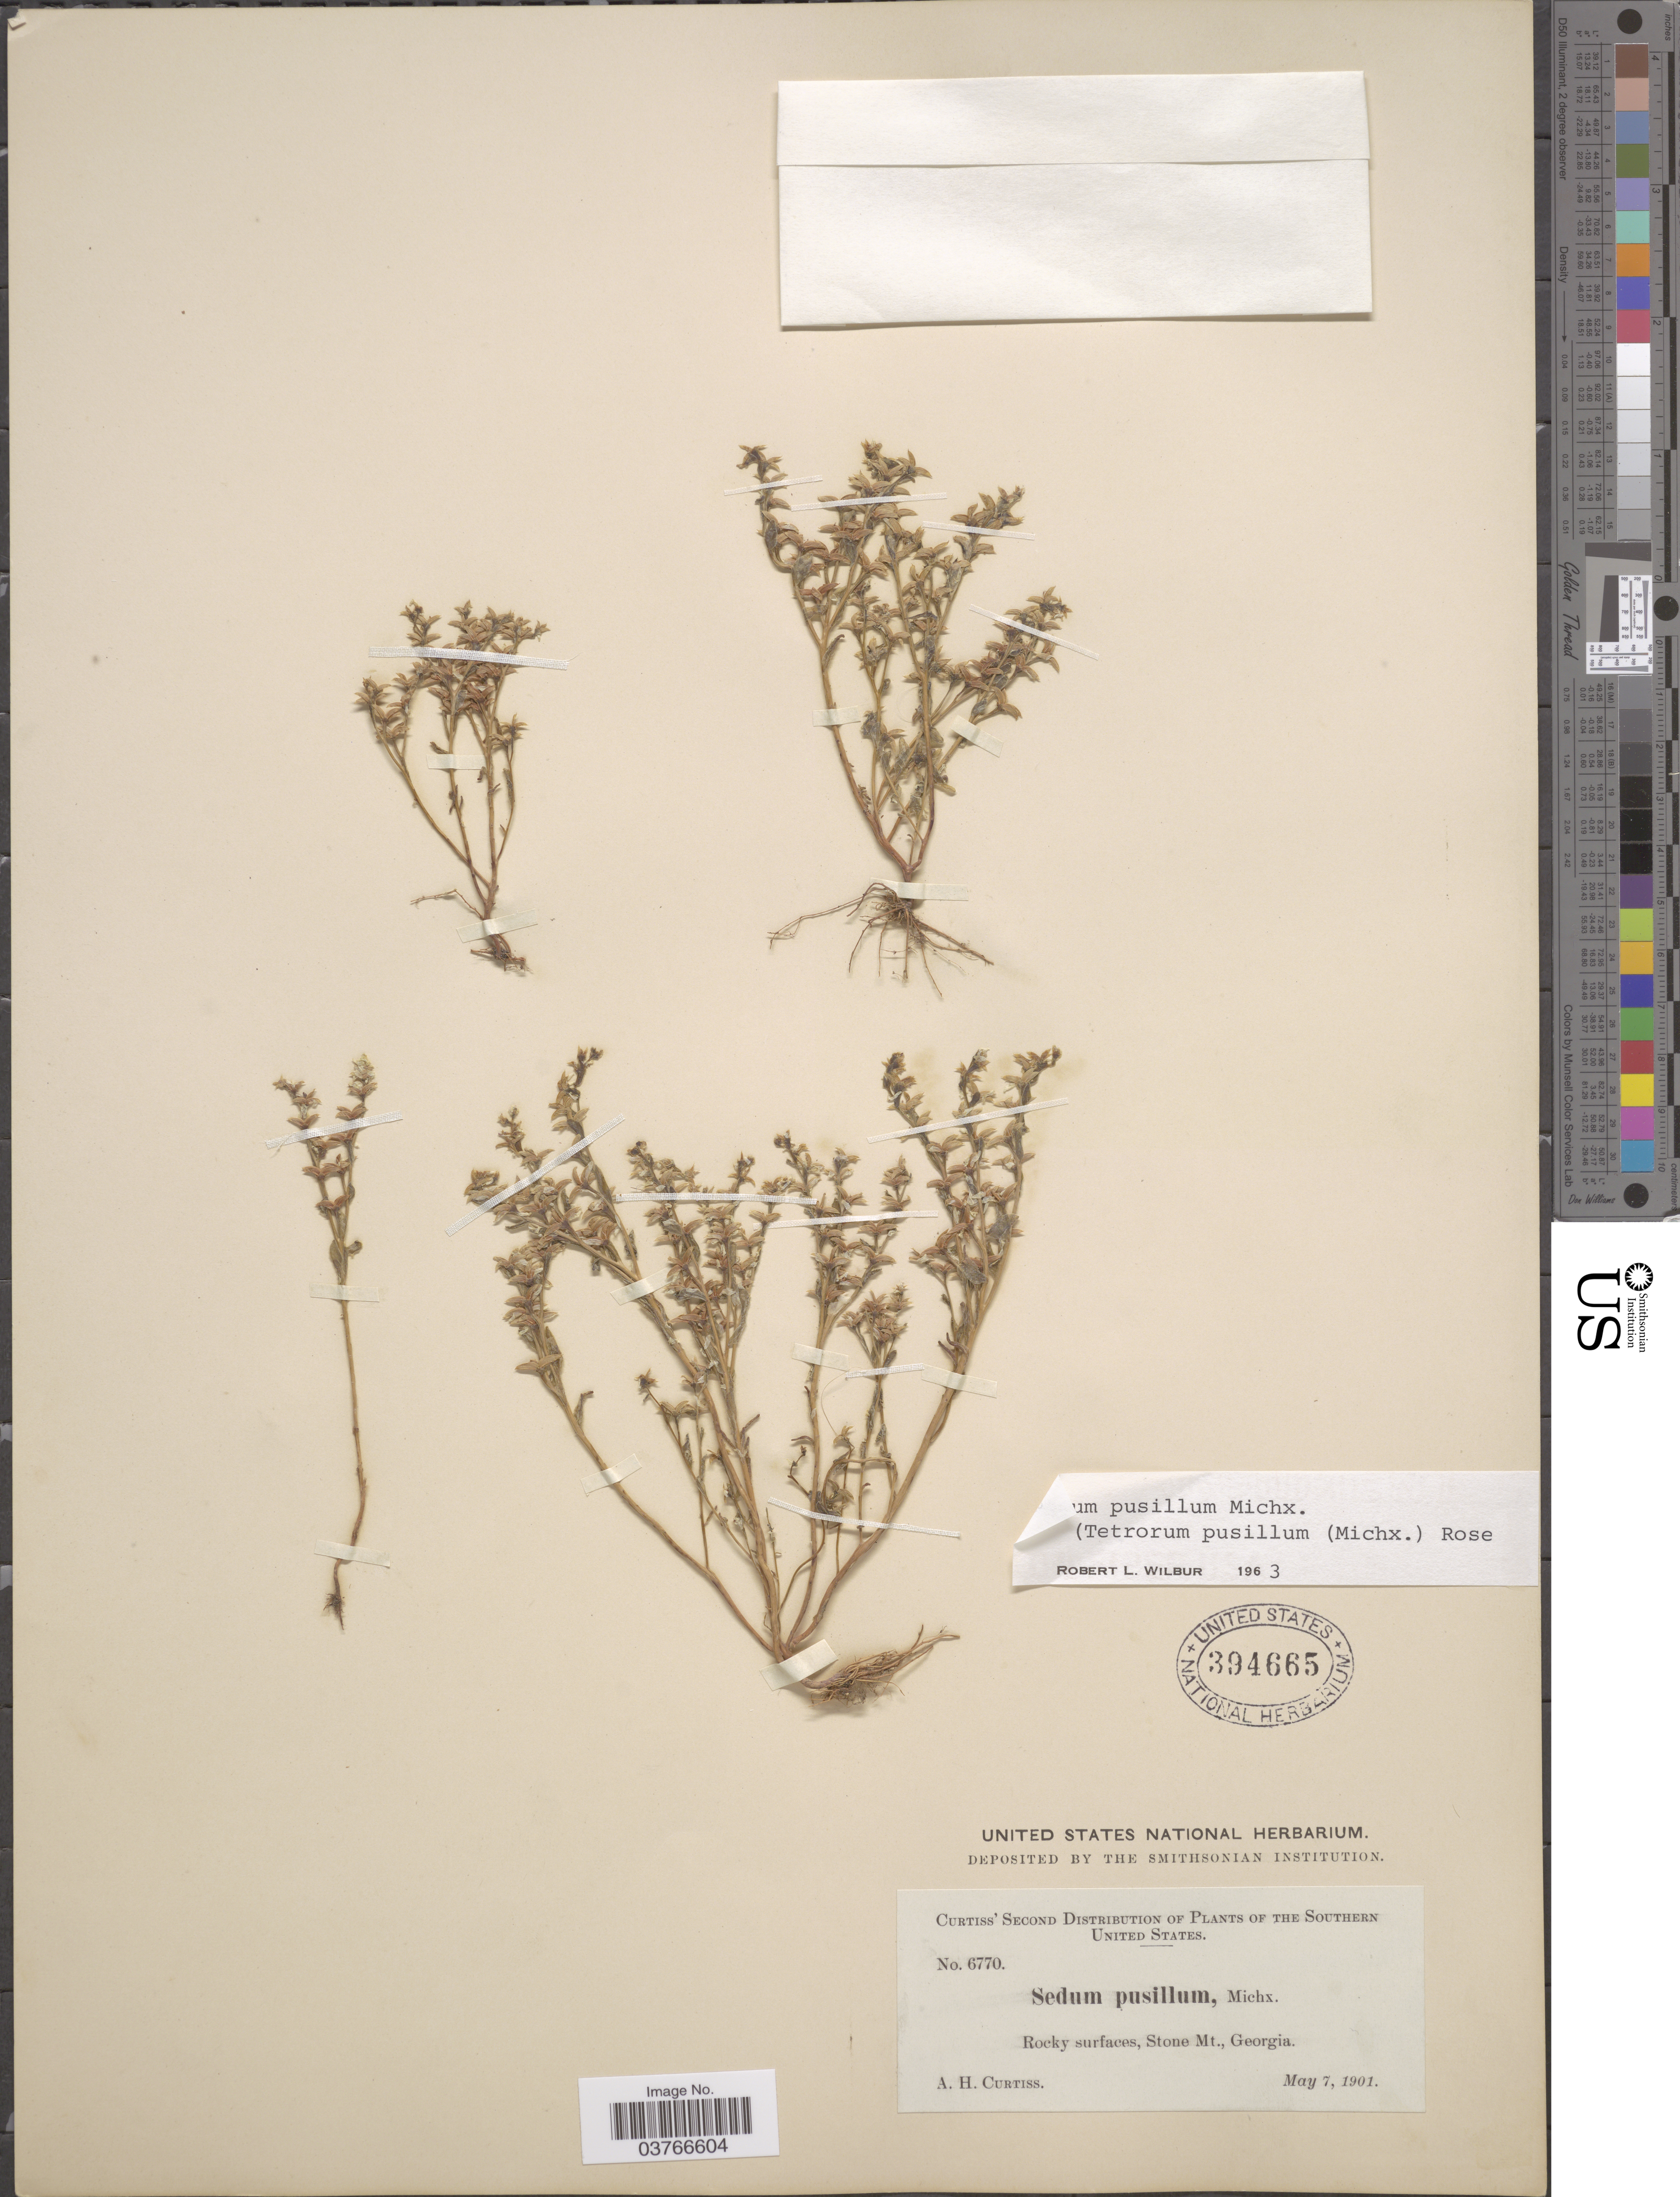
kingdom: Plantae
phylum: Tracheophyta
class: Magnoliopsida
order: Saxifragales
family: Crassulaceae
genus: Sedum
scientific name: Sedum pusillum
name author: Michx.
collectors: A. H. Curtiss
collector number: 6770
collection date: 1901-05-07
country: United States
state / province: Georgia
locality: Southern United States. Rocky surfaces, Stone Mt.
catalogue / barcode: US 394665